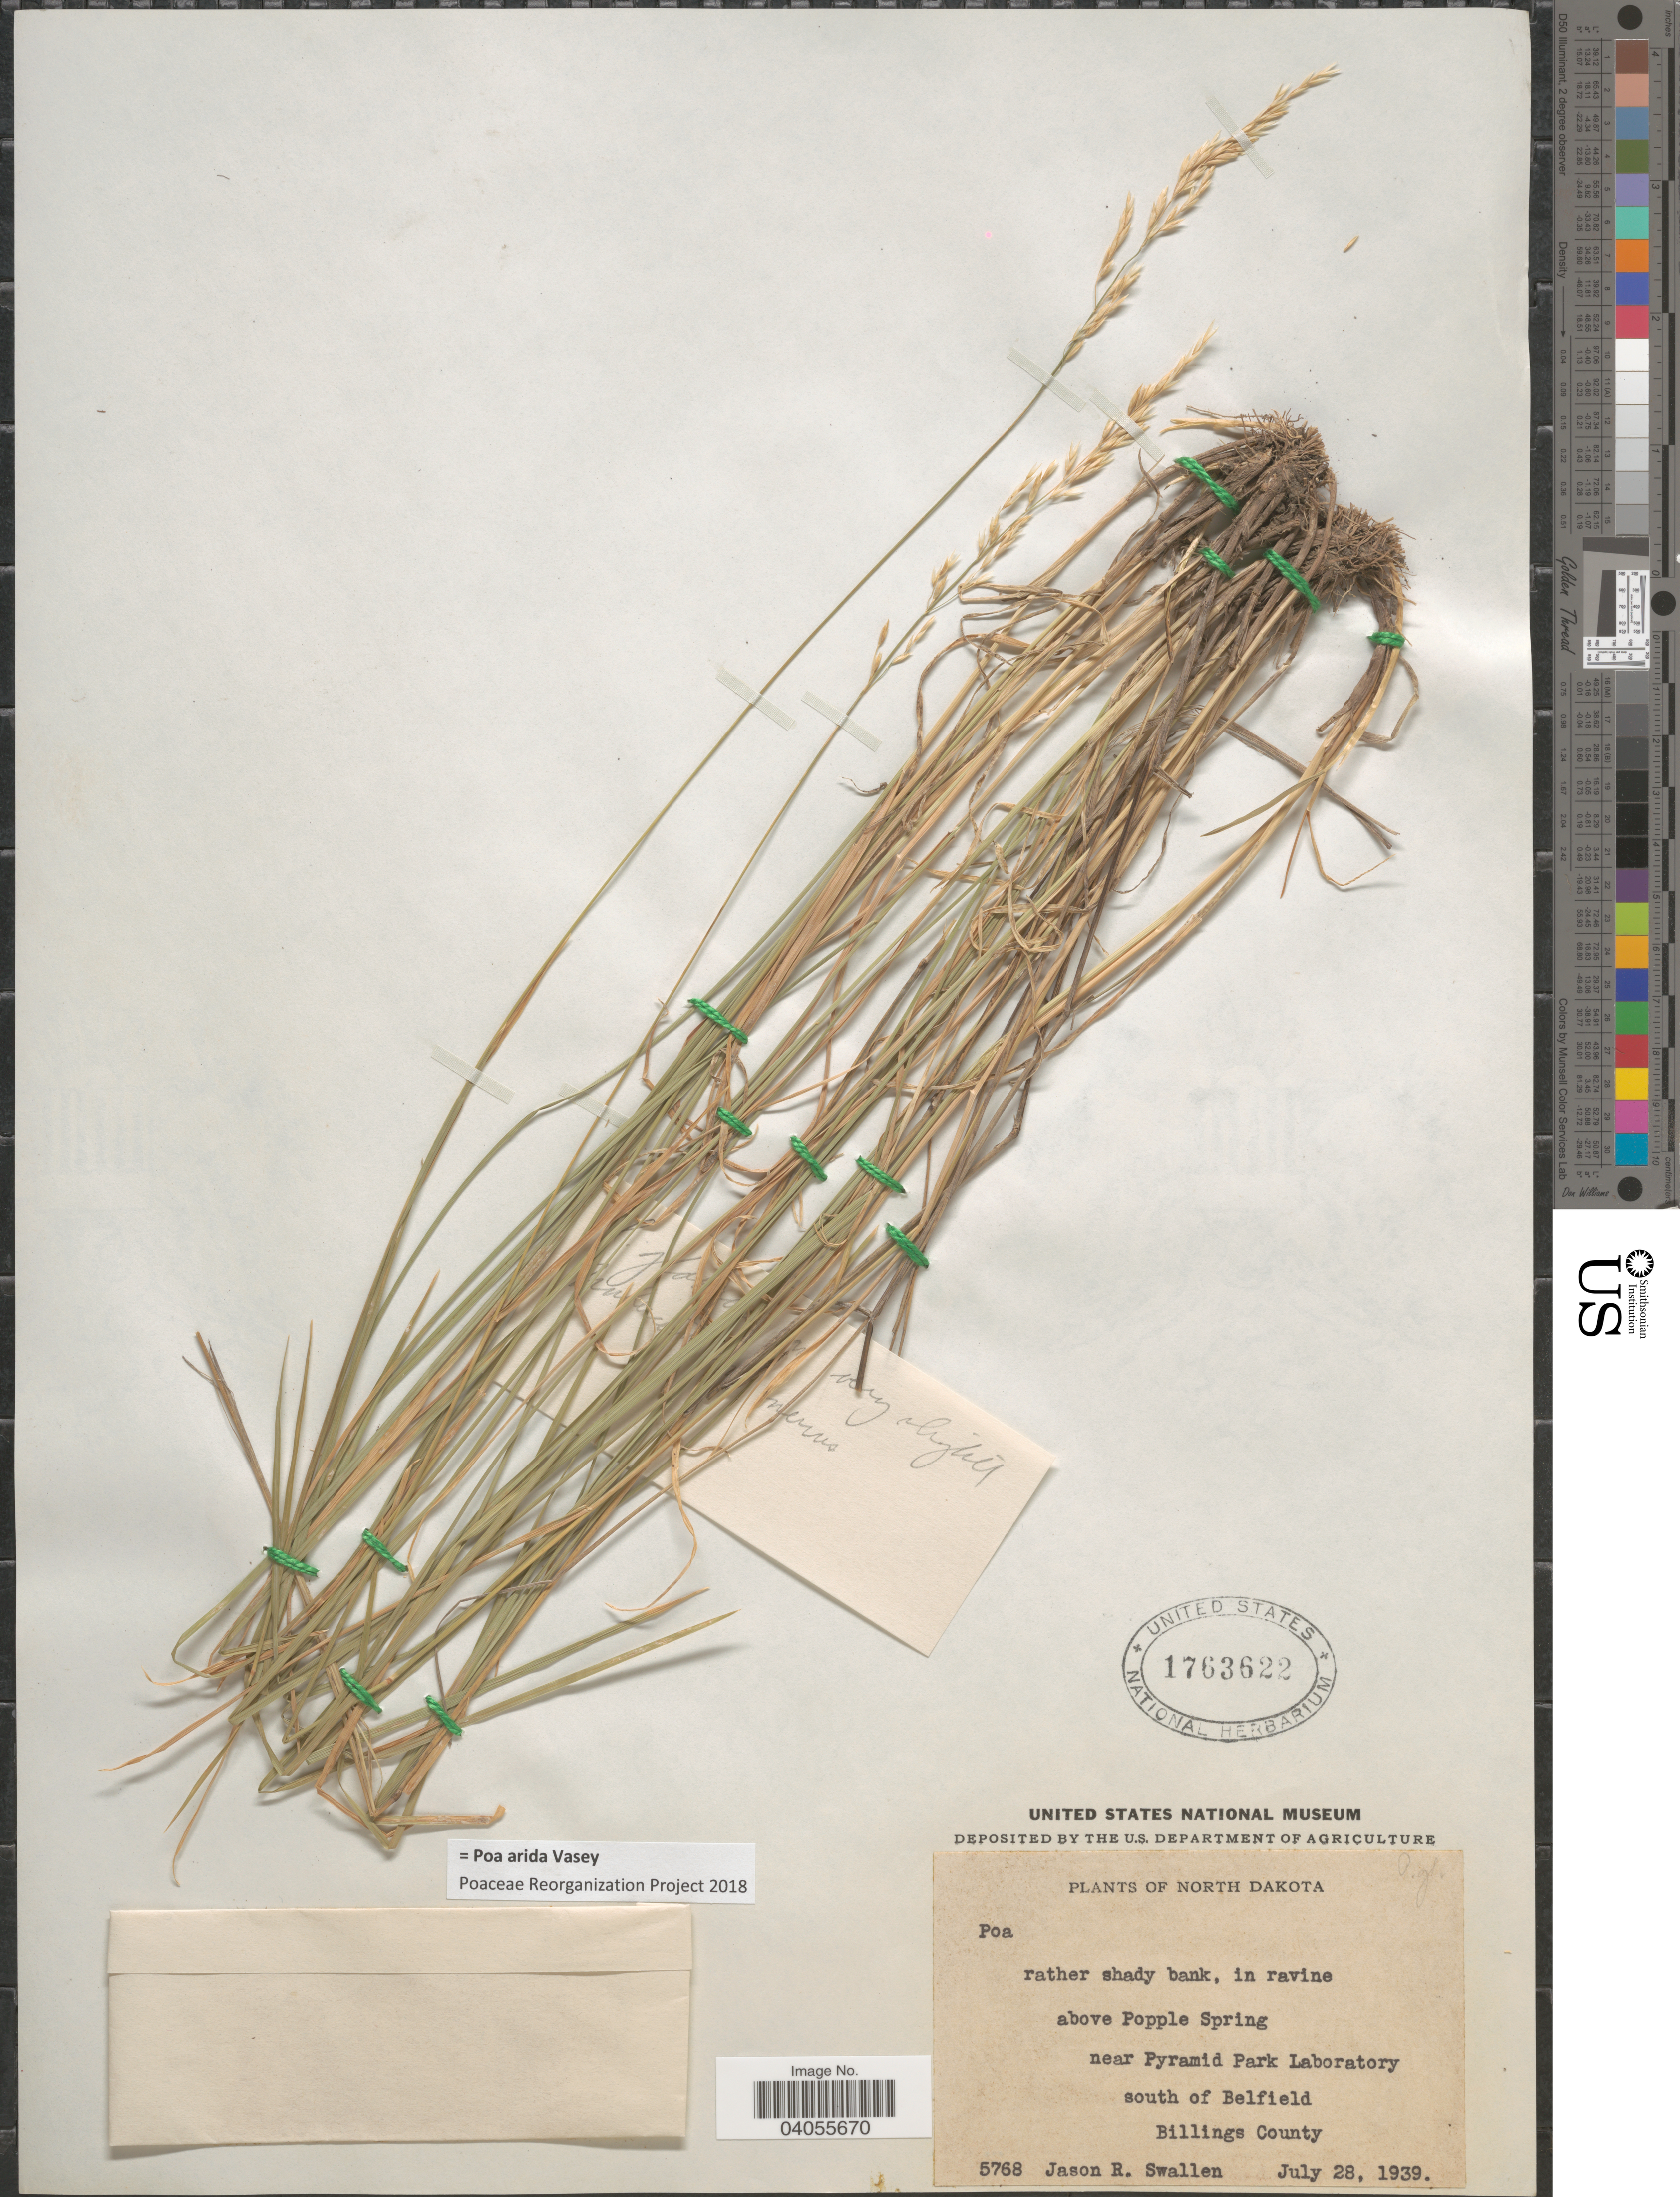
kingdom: Plantae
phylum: Tracheophyta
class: Liliopsida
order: Poales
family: Poaceae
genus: Poa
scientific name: Poa arida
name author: Vasey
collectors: J. R. Swallen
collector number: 5768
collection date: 1939-07-28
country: United States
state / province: North Dakota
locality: Above Popple Spring near Pyramid Park Laboratory. South of Belfield. Billings County.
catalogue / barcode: US 1763622